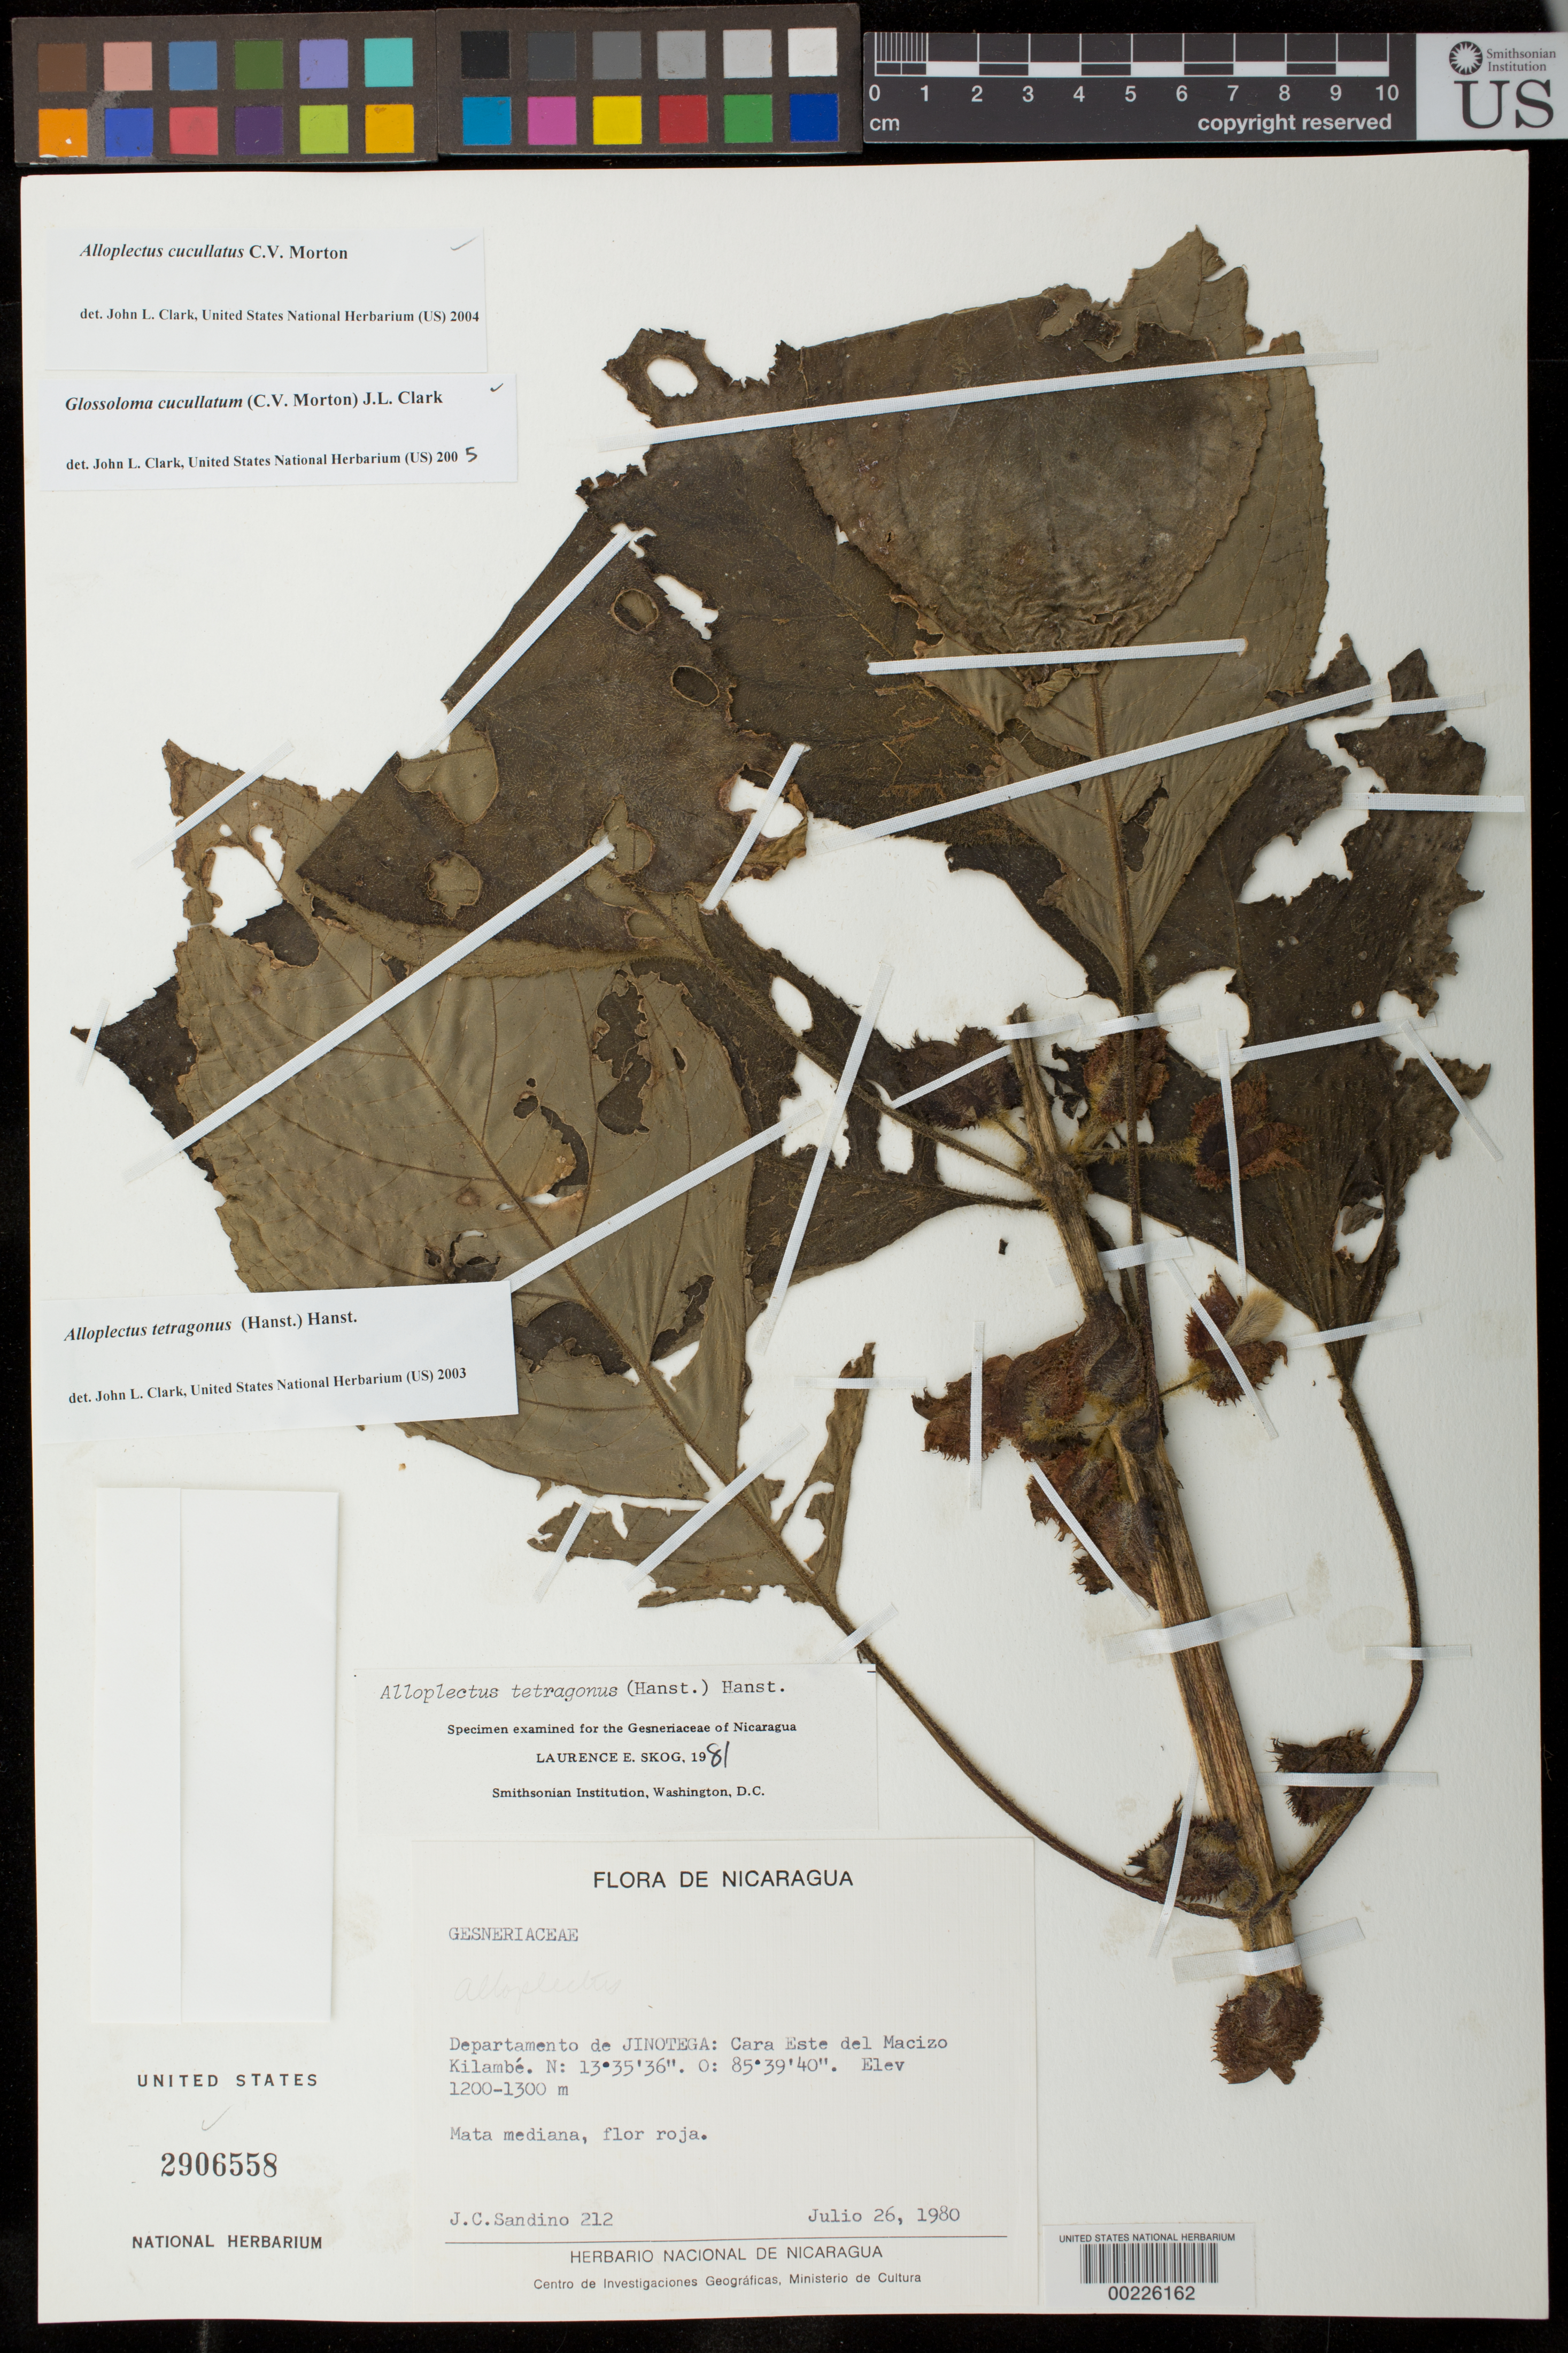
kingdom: Plantae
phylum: Tracheophyta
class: Magnoliopsida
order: Lamiales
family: Gesneriaceae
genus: Glossoloma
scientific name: Glossoloma cucullatum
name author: (C.V. Morton) J.L. Clark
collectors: J. Sandino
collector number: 212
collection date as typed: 26 Jul 1980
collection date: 1980-07-26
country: Nicaragua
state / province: Jinotega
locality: Eastern face of Macizo Kilambé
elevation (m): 1200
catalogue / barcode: US 2906558